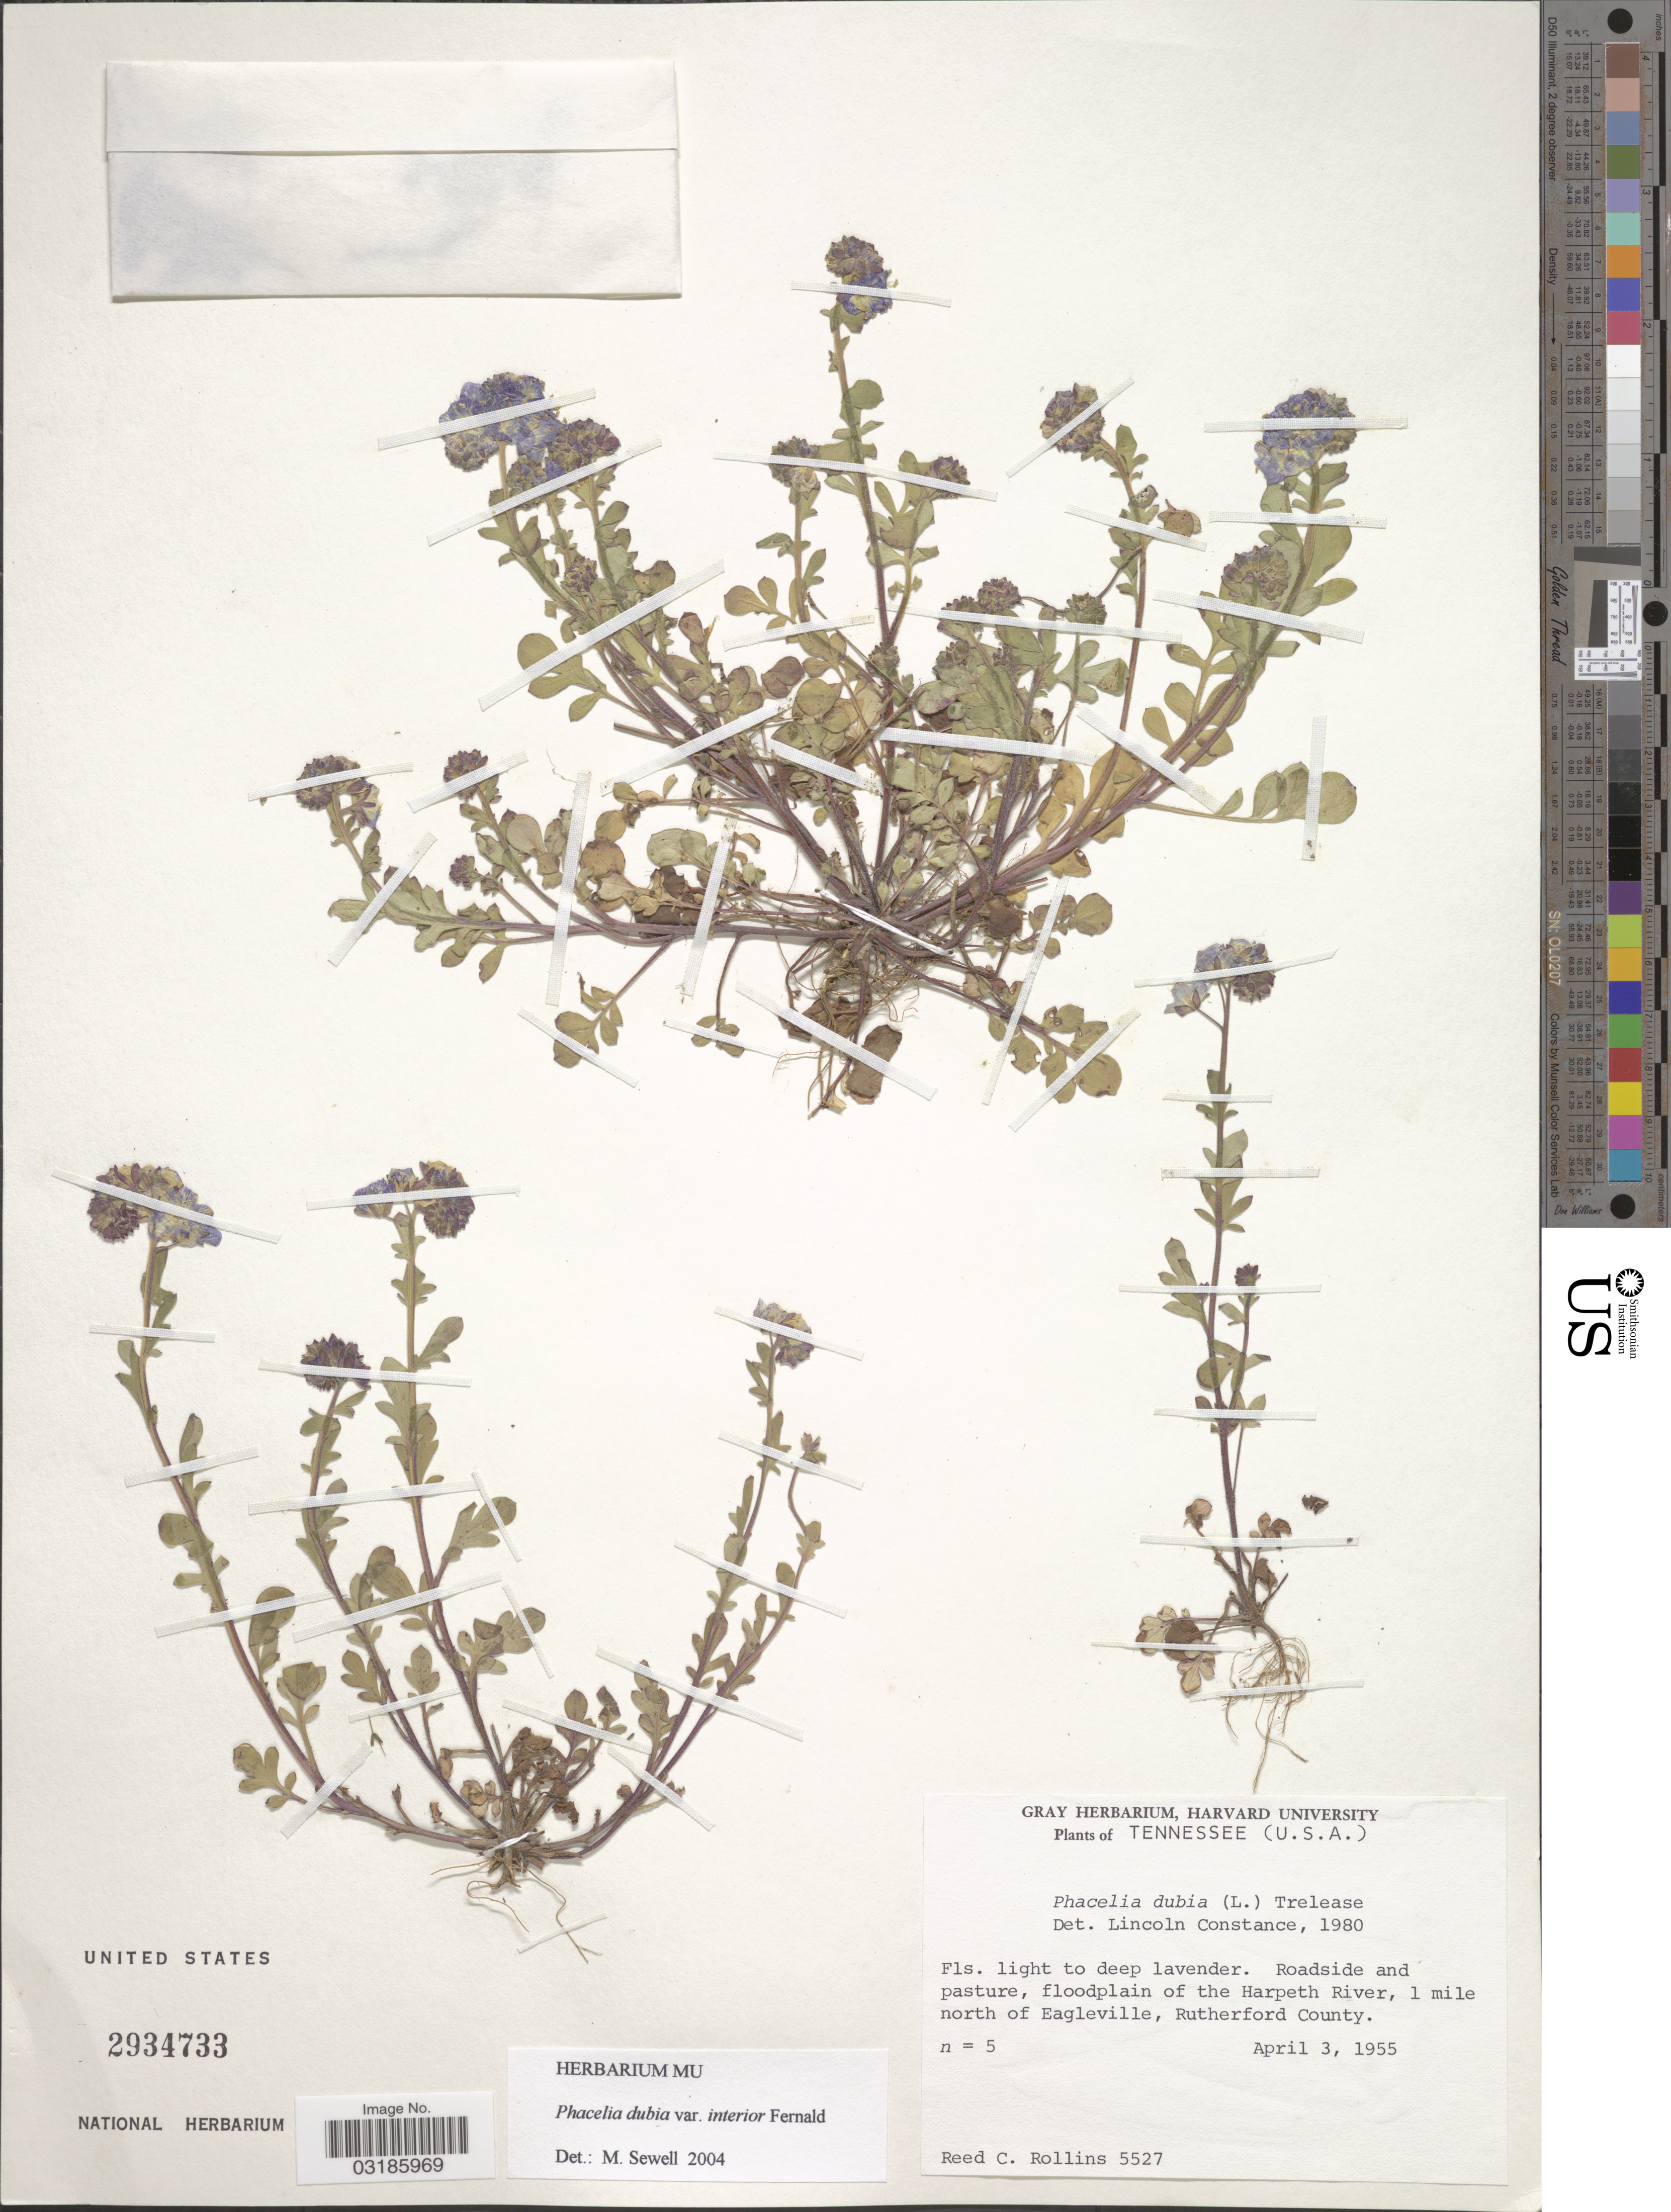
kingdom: Plantae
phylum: Tracheophyta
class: Magnoliopsida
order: Boraginales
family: Hydrophyllaceae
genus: Phacelia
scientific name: Phacelia dubia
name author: (L.) Trel.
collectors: R. C. Rollins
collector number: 5527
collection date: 1955-04-03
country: United States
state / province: Tennessee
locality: Roadside and pasture, floodplain of the Harpeth River, 1 mile north of Eagleville, Rutherford County.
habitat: roadside and pasture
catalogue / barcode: US 2934733